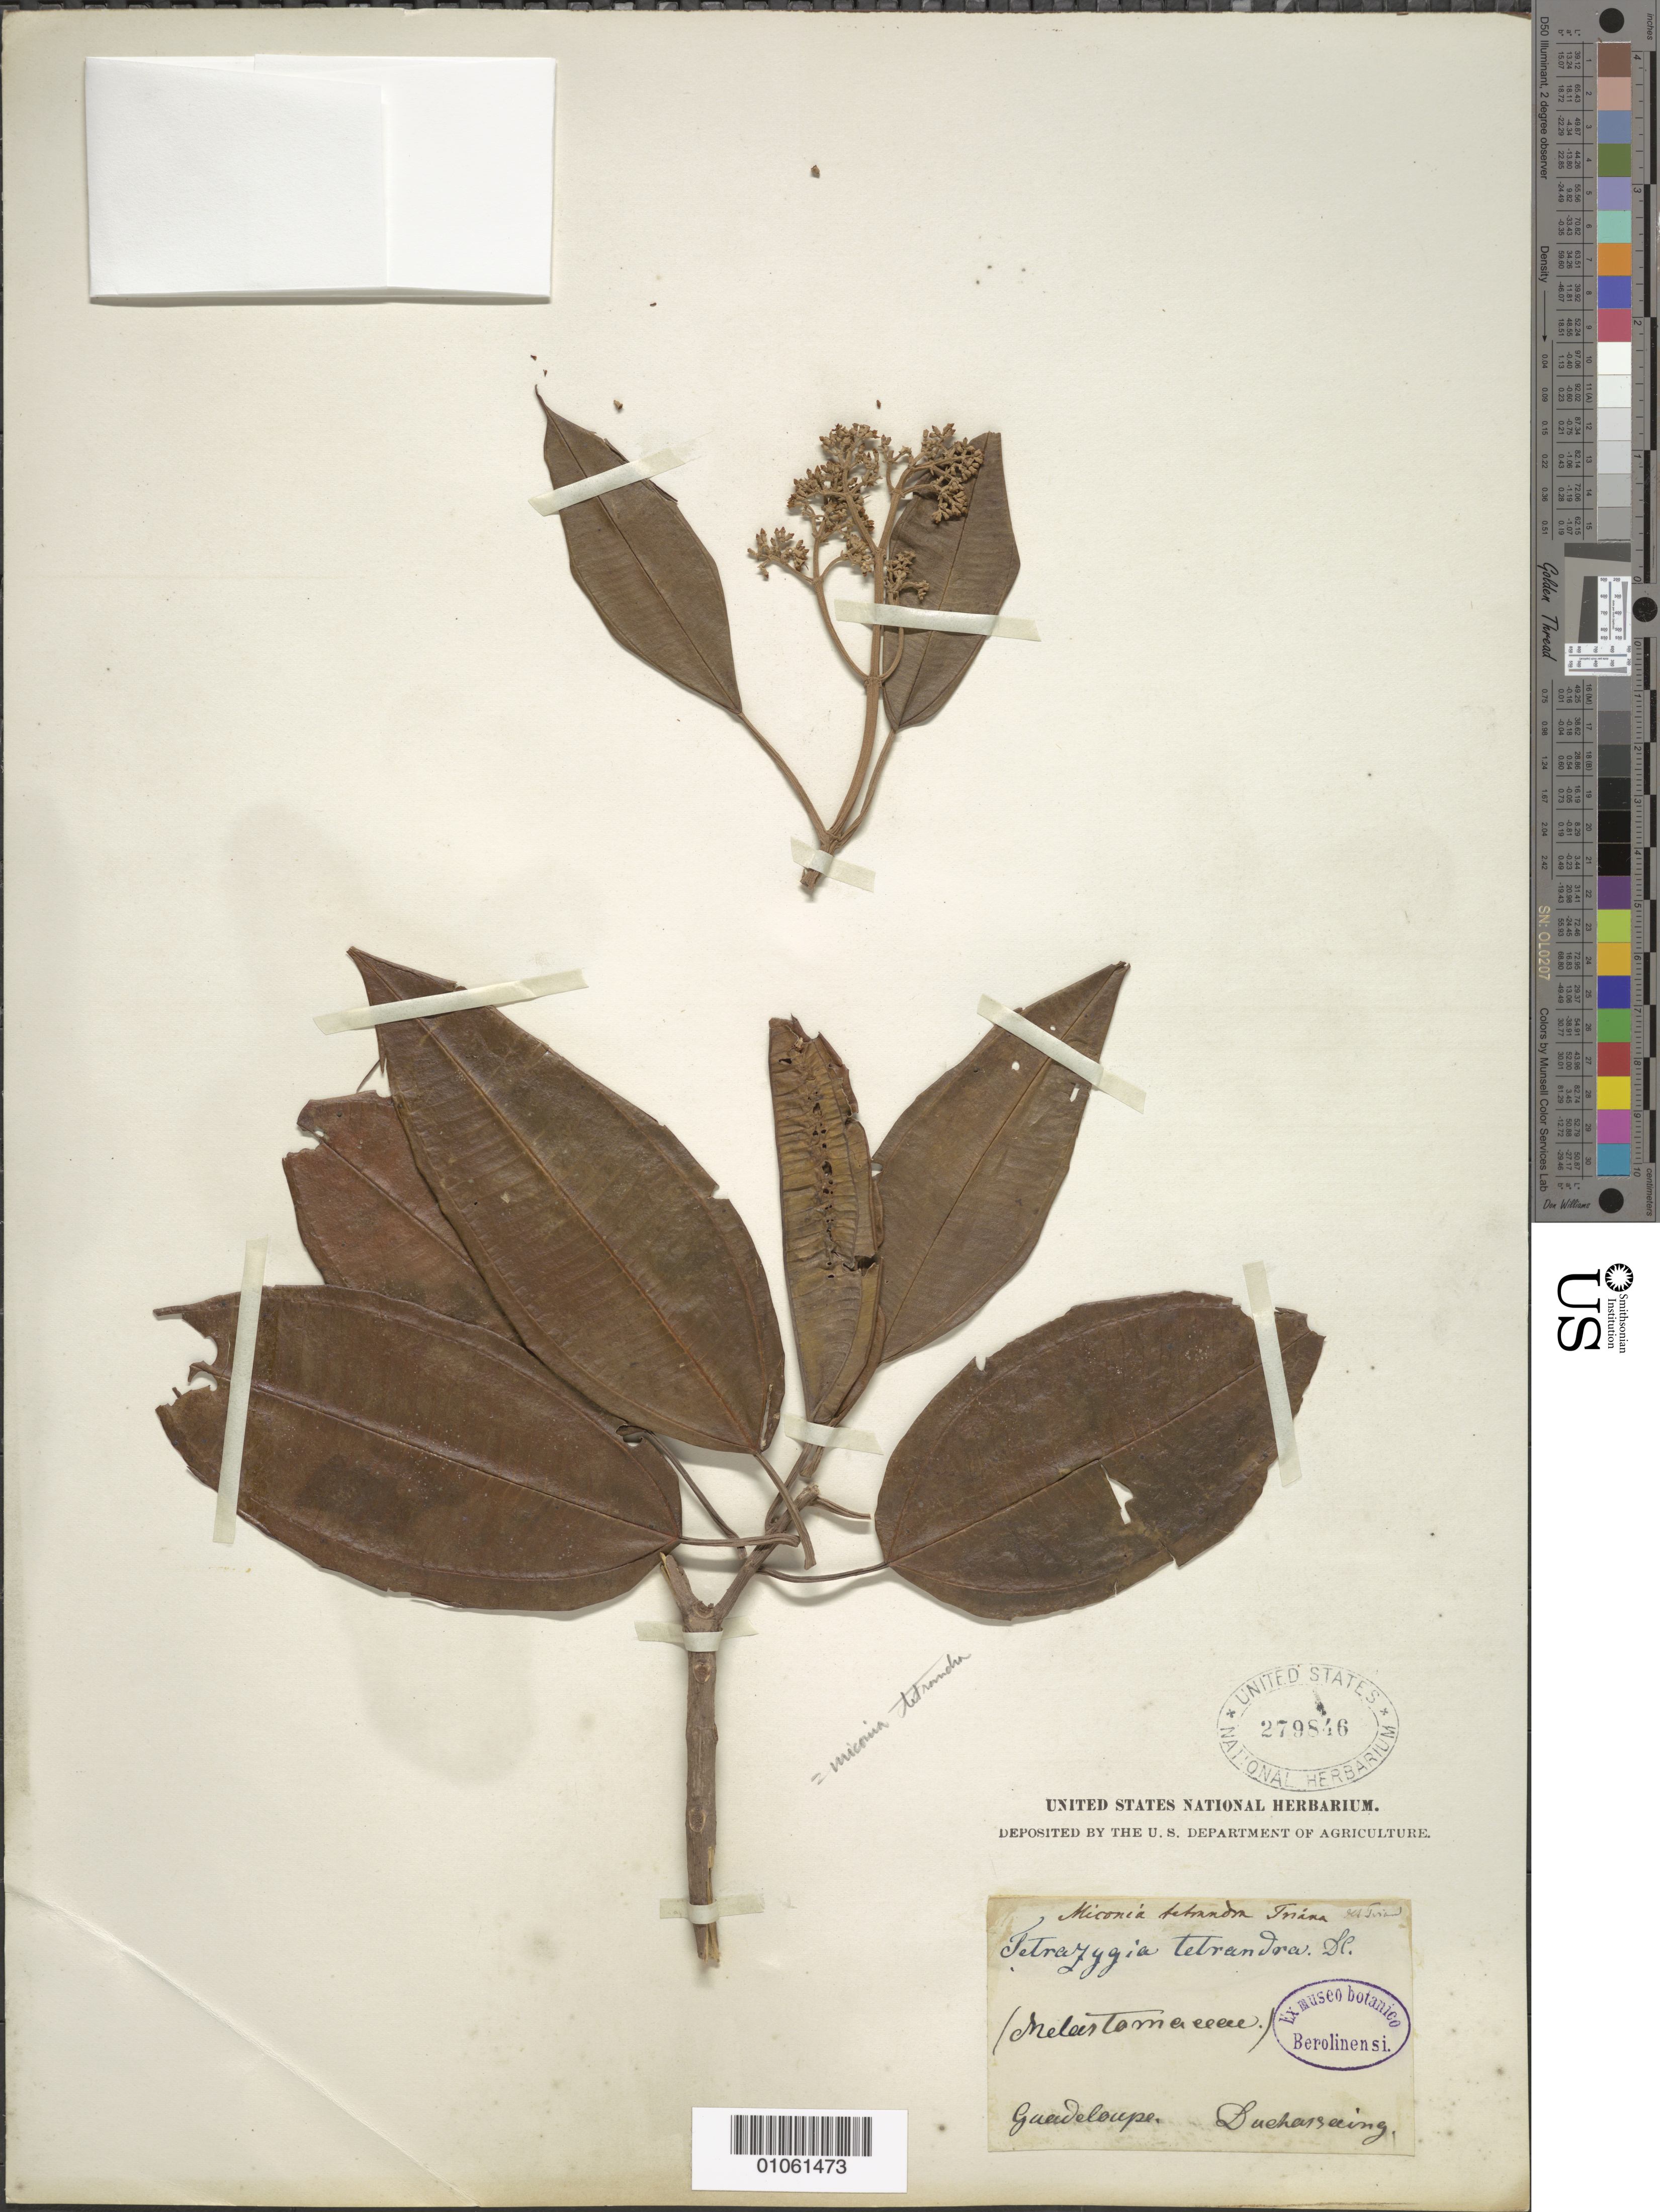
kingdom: Plantae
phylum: Tracheophyta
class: Magnoliopsida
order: Myrtales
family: Melastomataceae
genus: Miconia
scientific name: Miconia tetrandra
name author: (Sw.) D. Don ex G. Don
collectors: -. Duchassaing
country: Guadeloupe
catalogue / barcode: US 279846